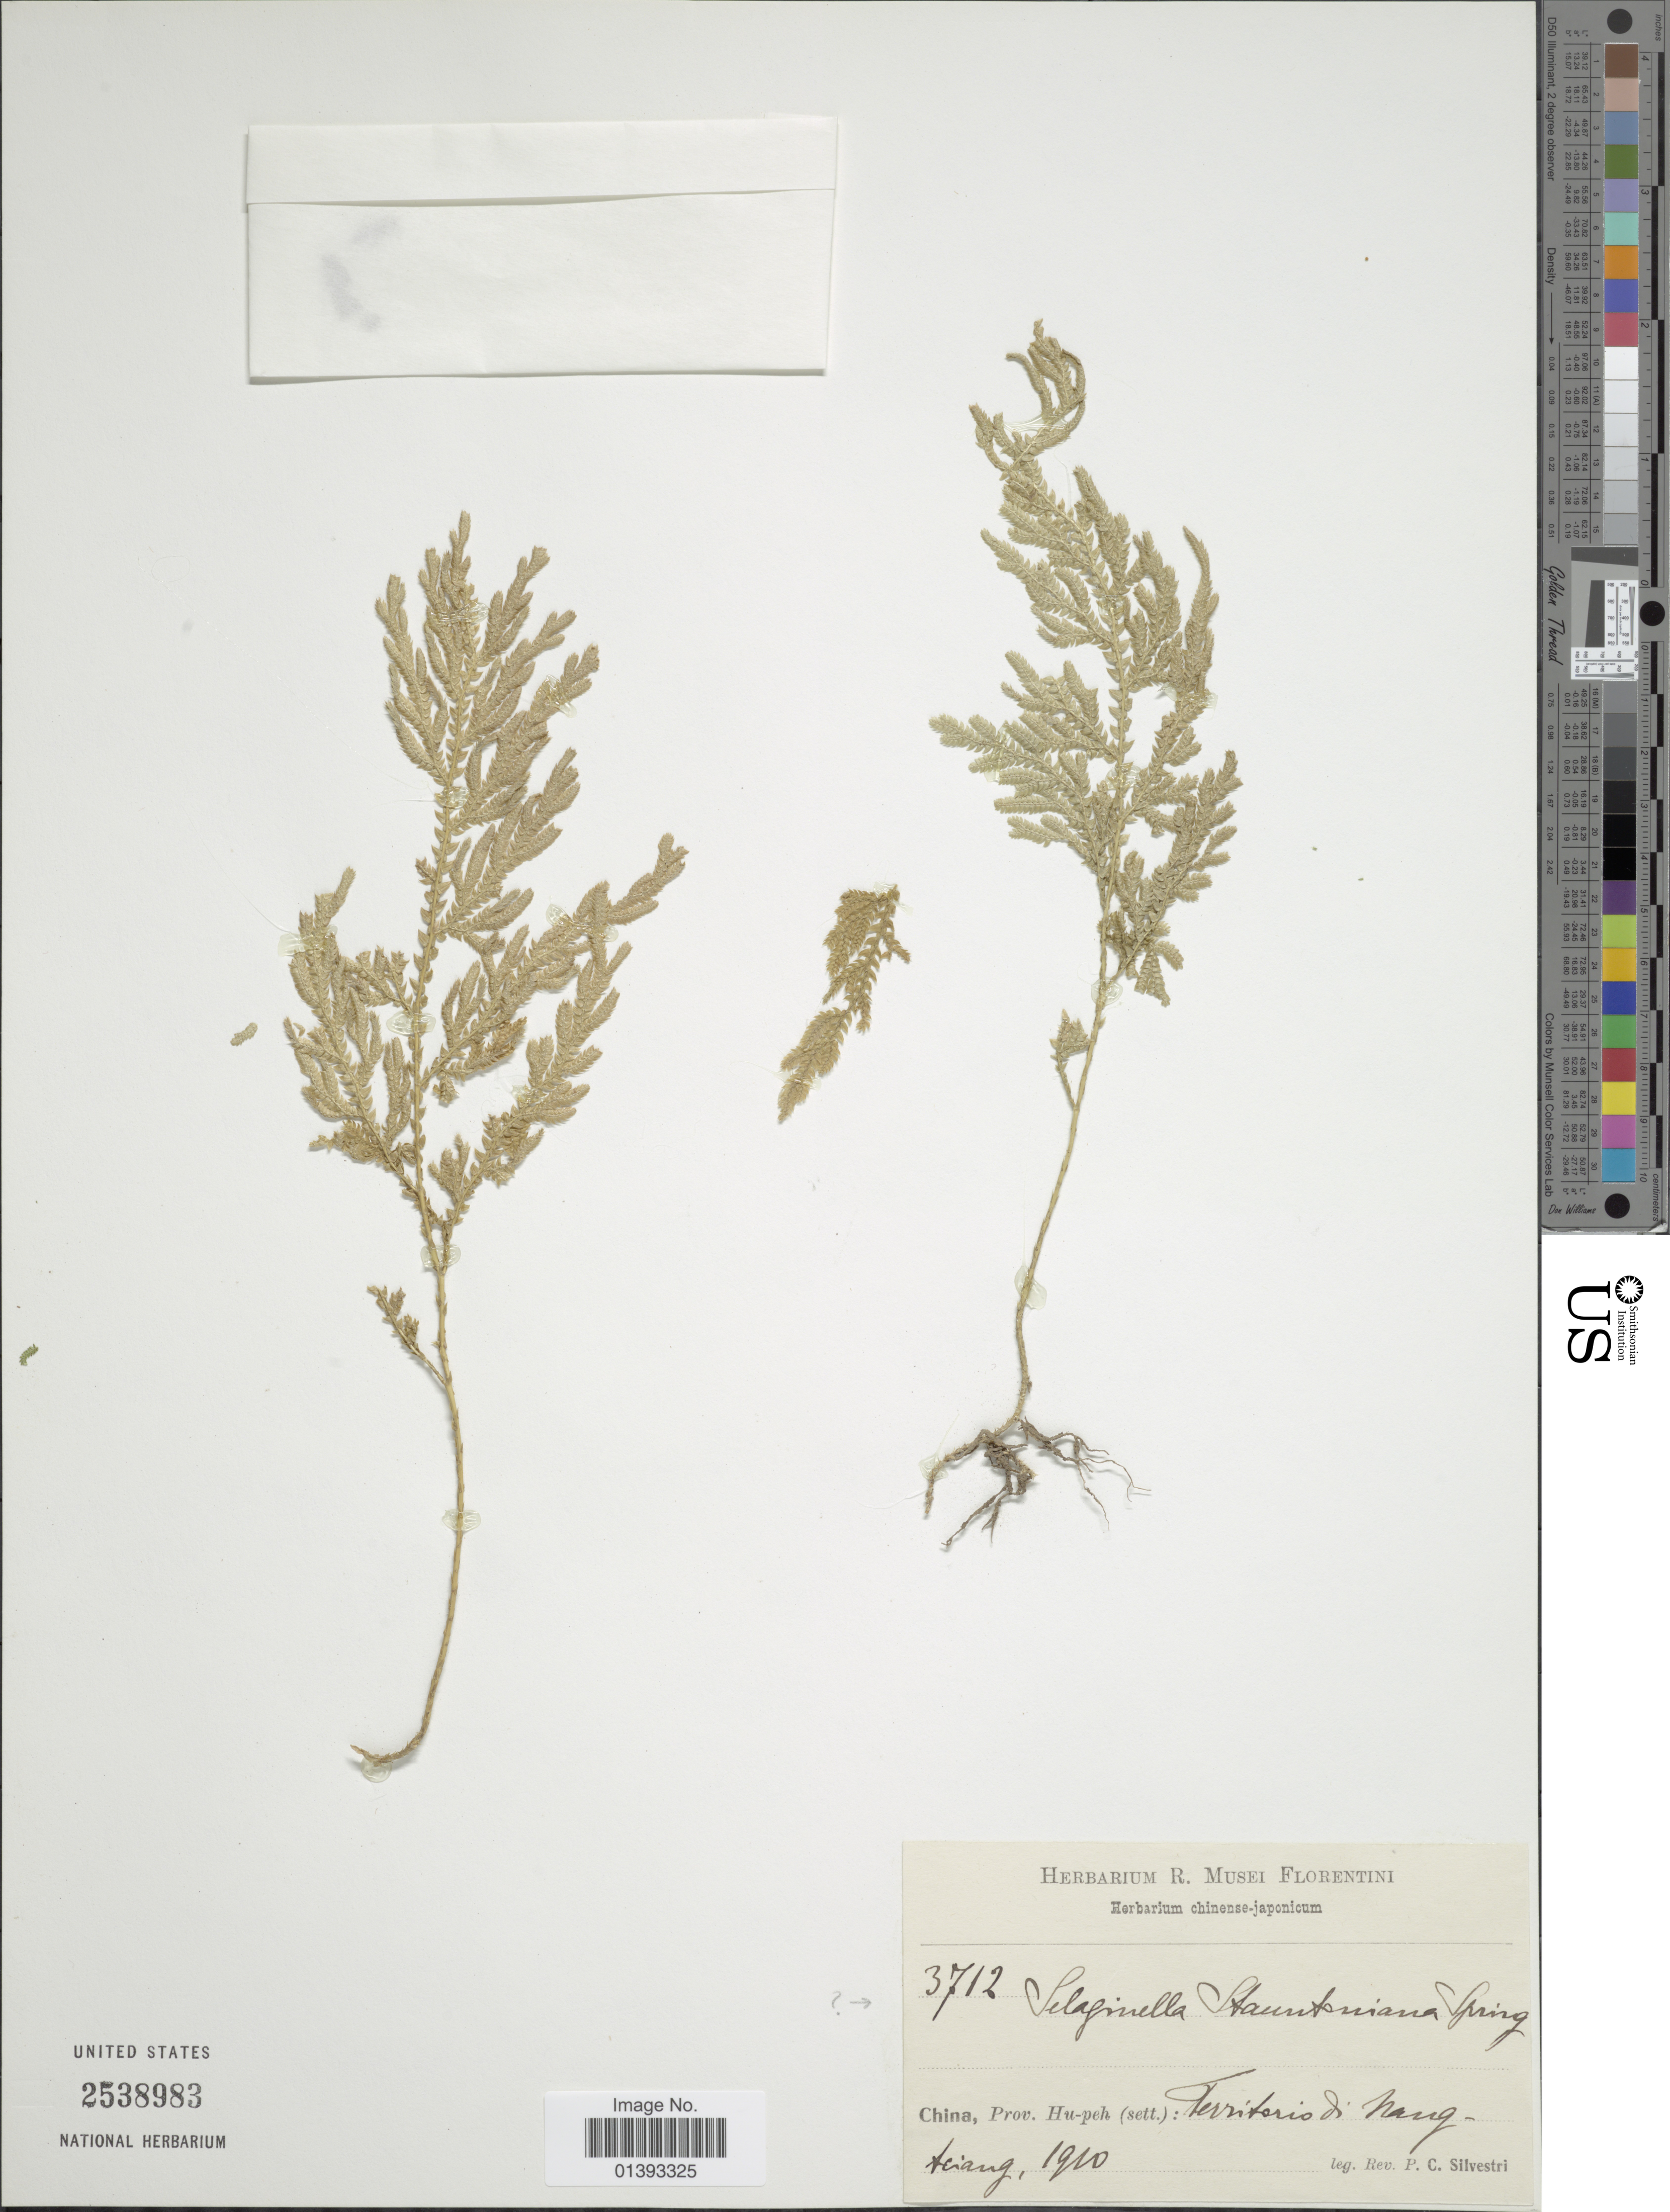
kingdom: Plantae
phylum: Tracheophyta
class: Lycopodiopsida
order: Selaginellales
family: Selaginellaceae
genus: Selaginella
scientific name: Selaginella stauntoniana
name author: Spring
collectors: P. Silvestri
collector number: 3712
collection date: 1910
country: China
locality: Prov. Hu-peh(sett.):Territario di Nang Acang [interpreted]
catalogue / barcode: US 2538983